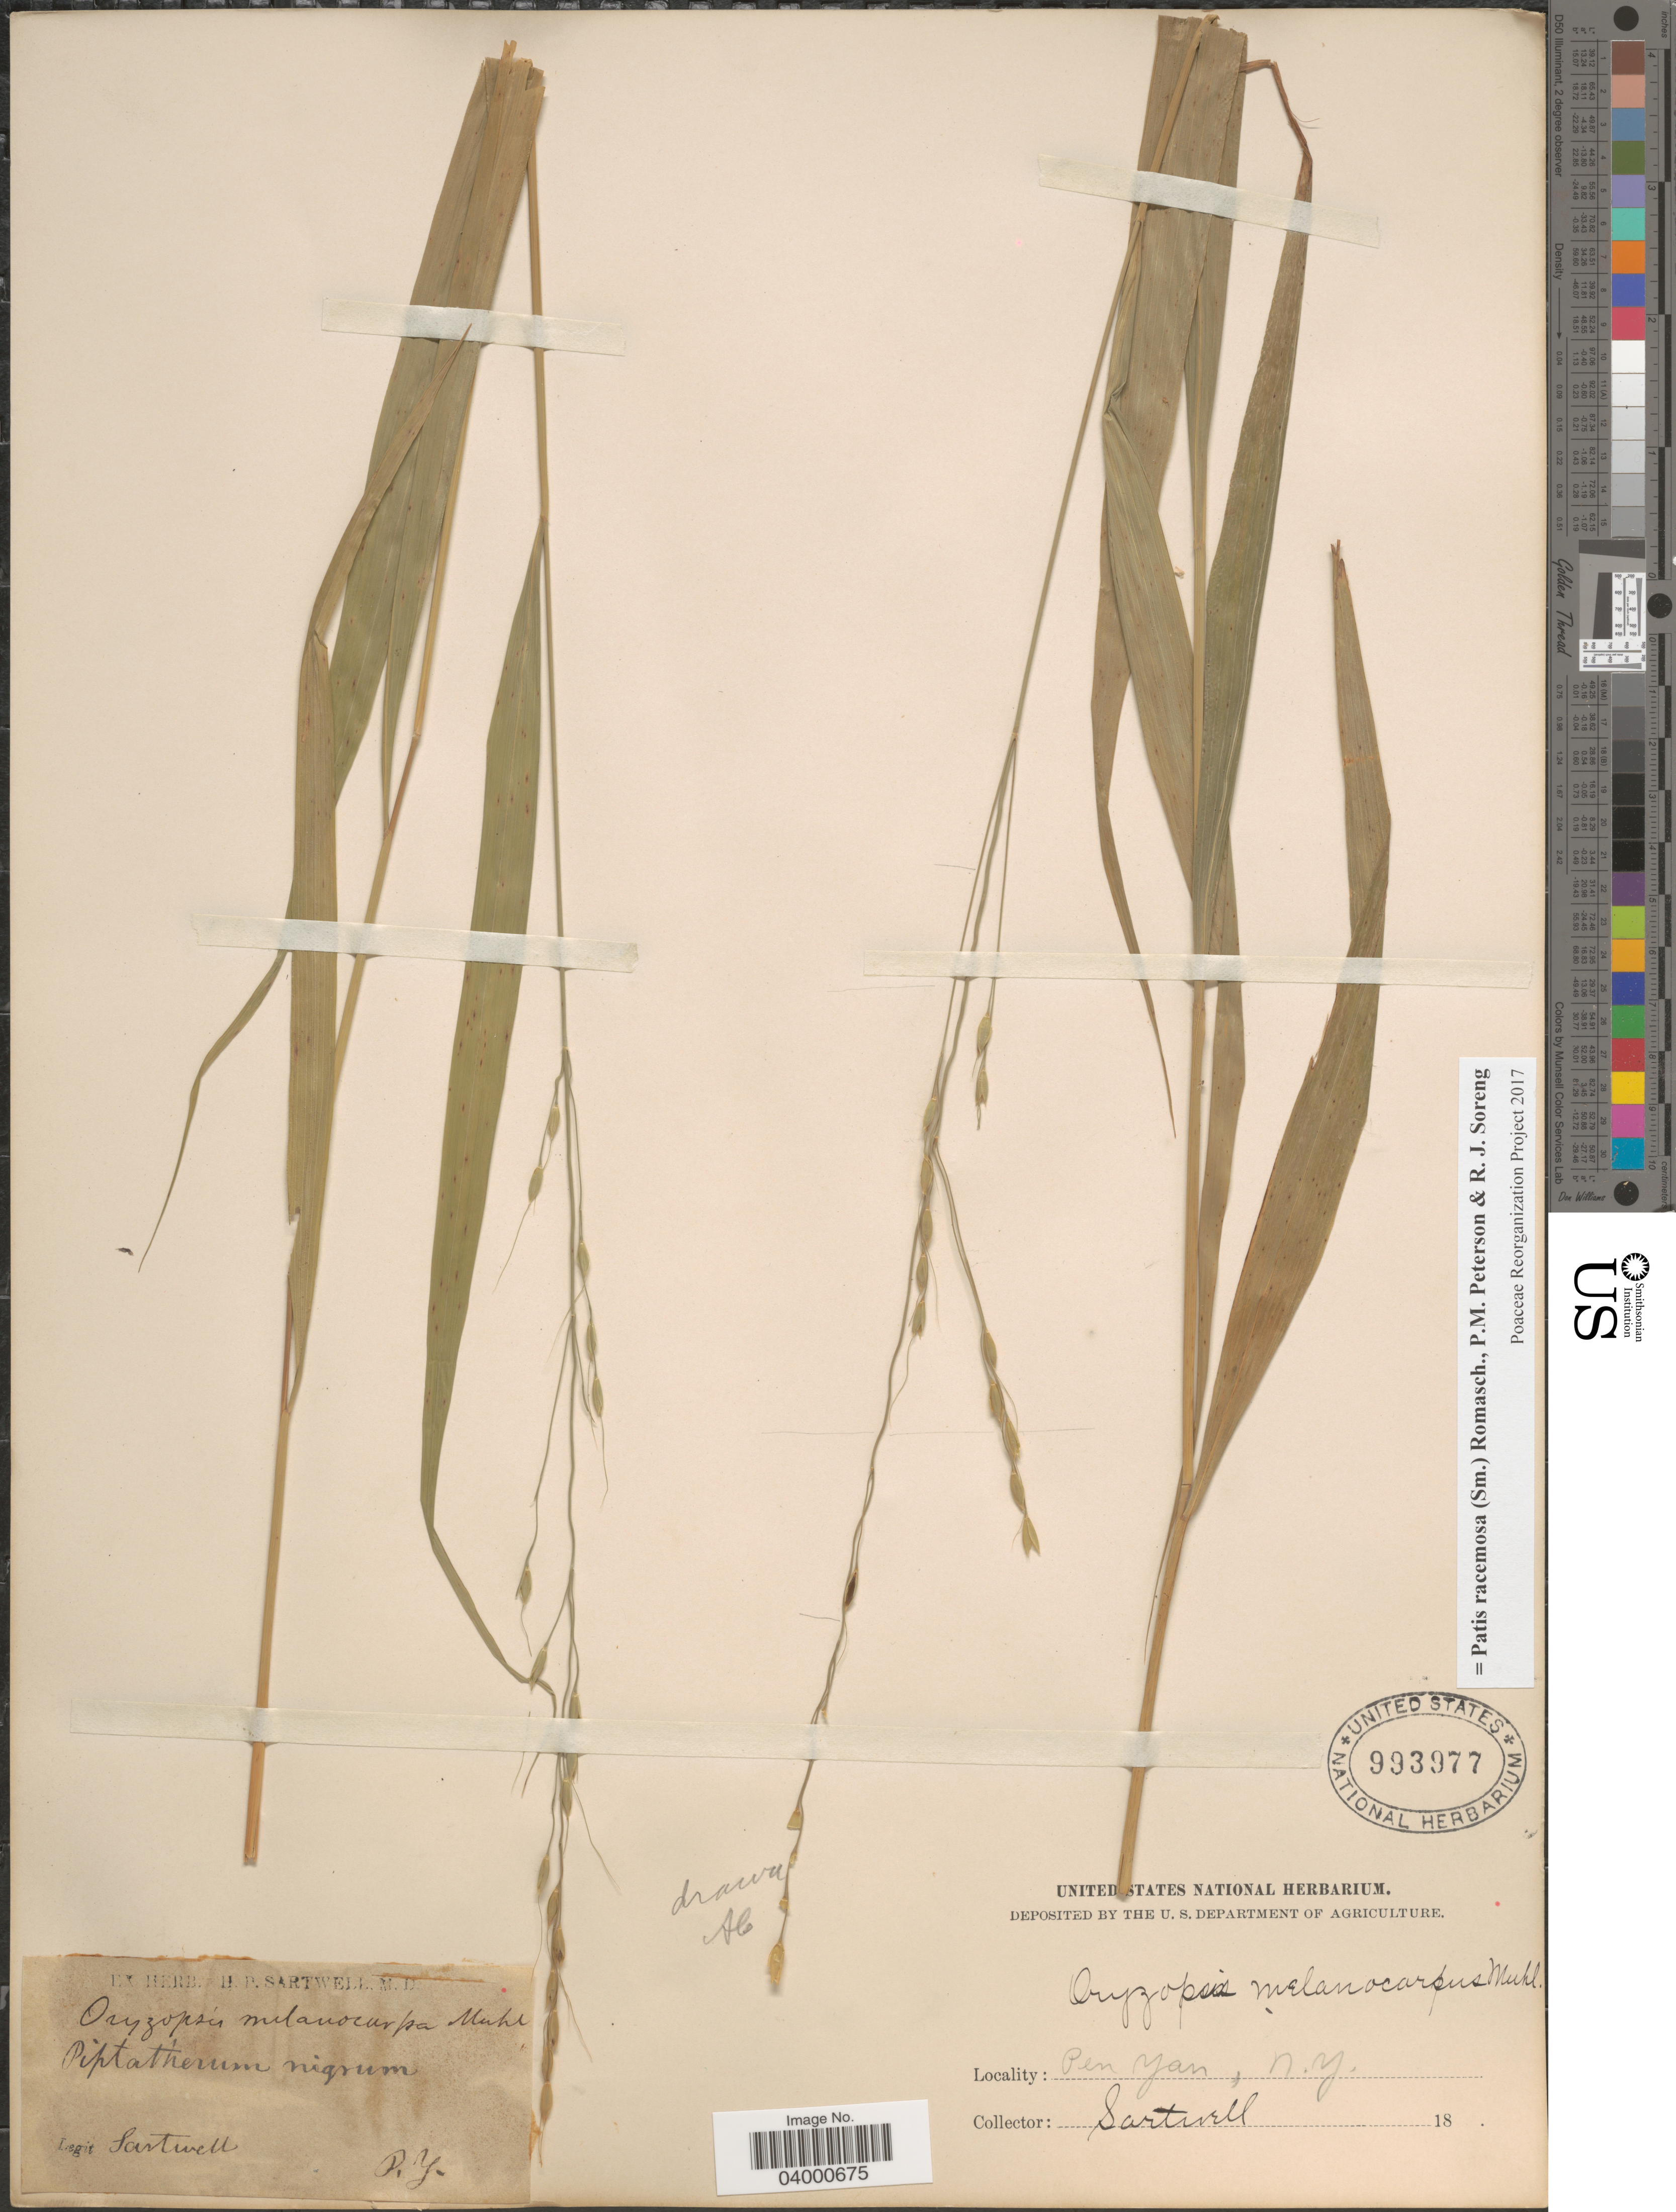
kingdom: Plantae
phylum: Tracheophyta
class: Liliopsida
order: Poales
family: Poaceae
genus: Patis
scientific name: Patis racemosa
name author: (Sm.) Romasch. et al.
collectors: H. P. Sartwell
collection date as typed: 18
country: United States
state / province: New York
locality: P. Y. Pen Yan.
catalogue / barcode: US 993977